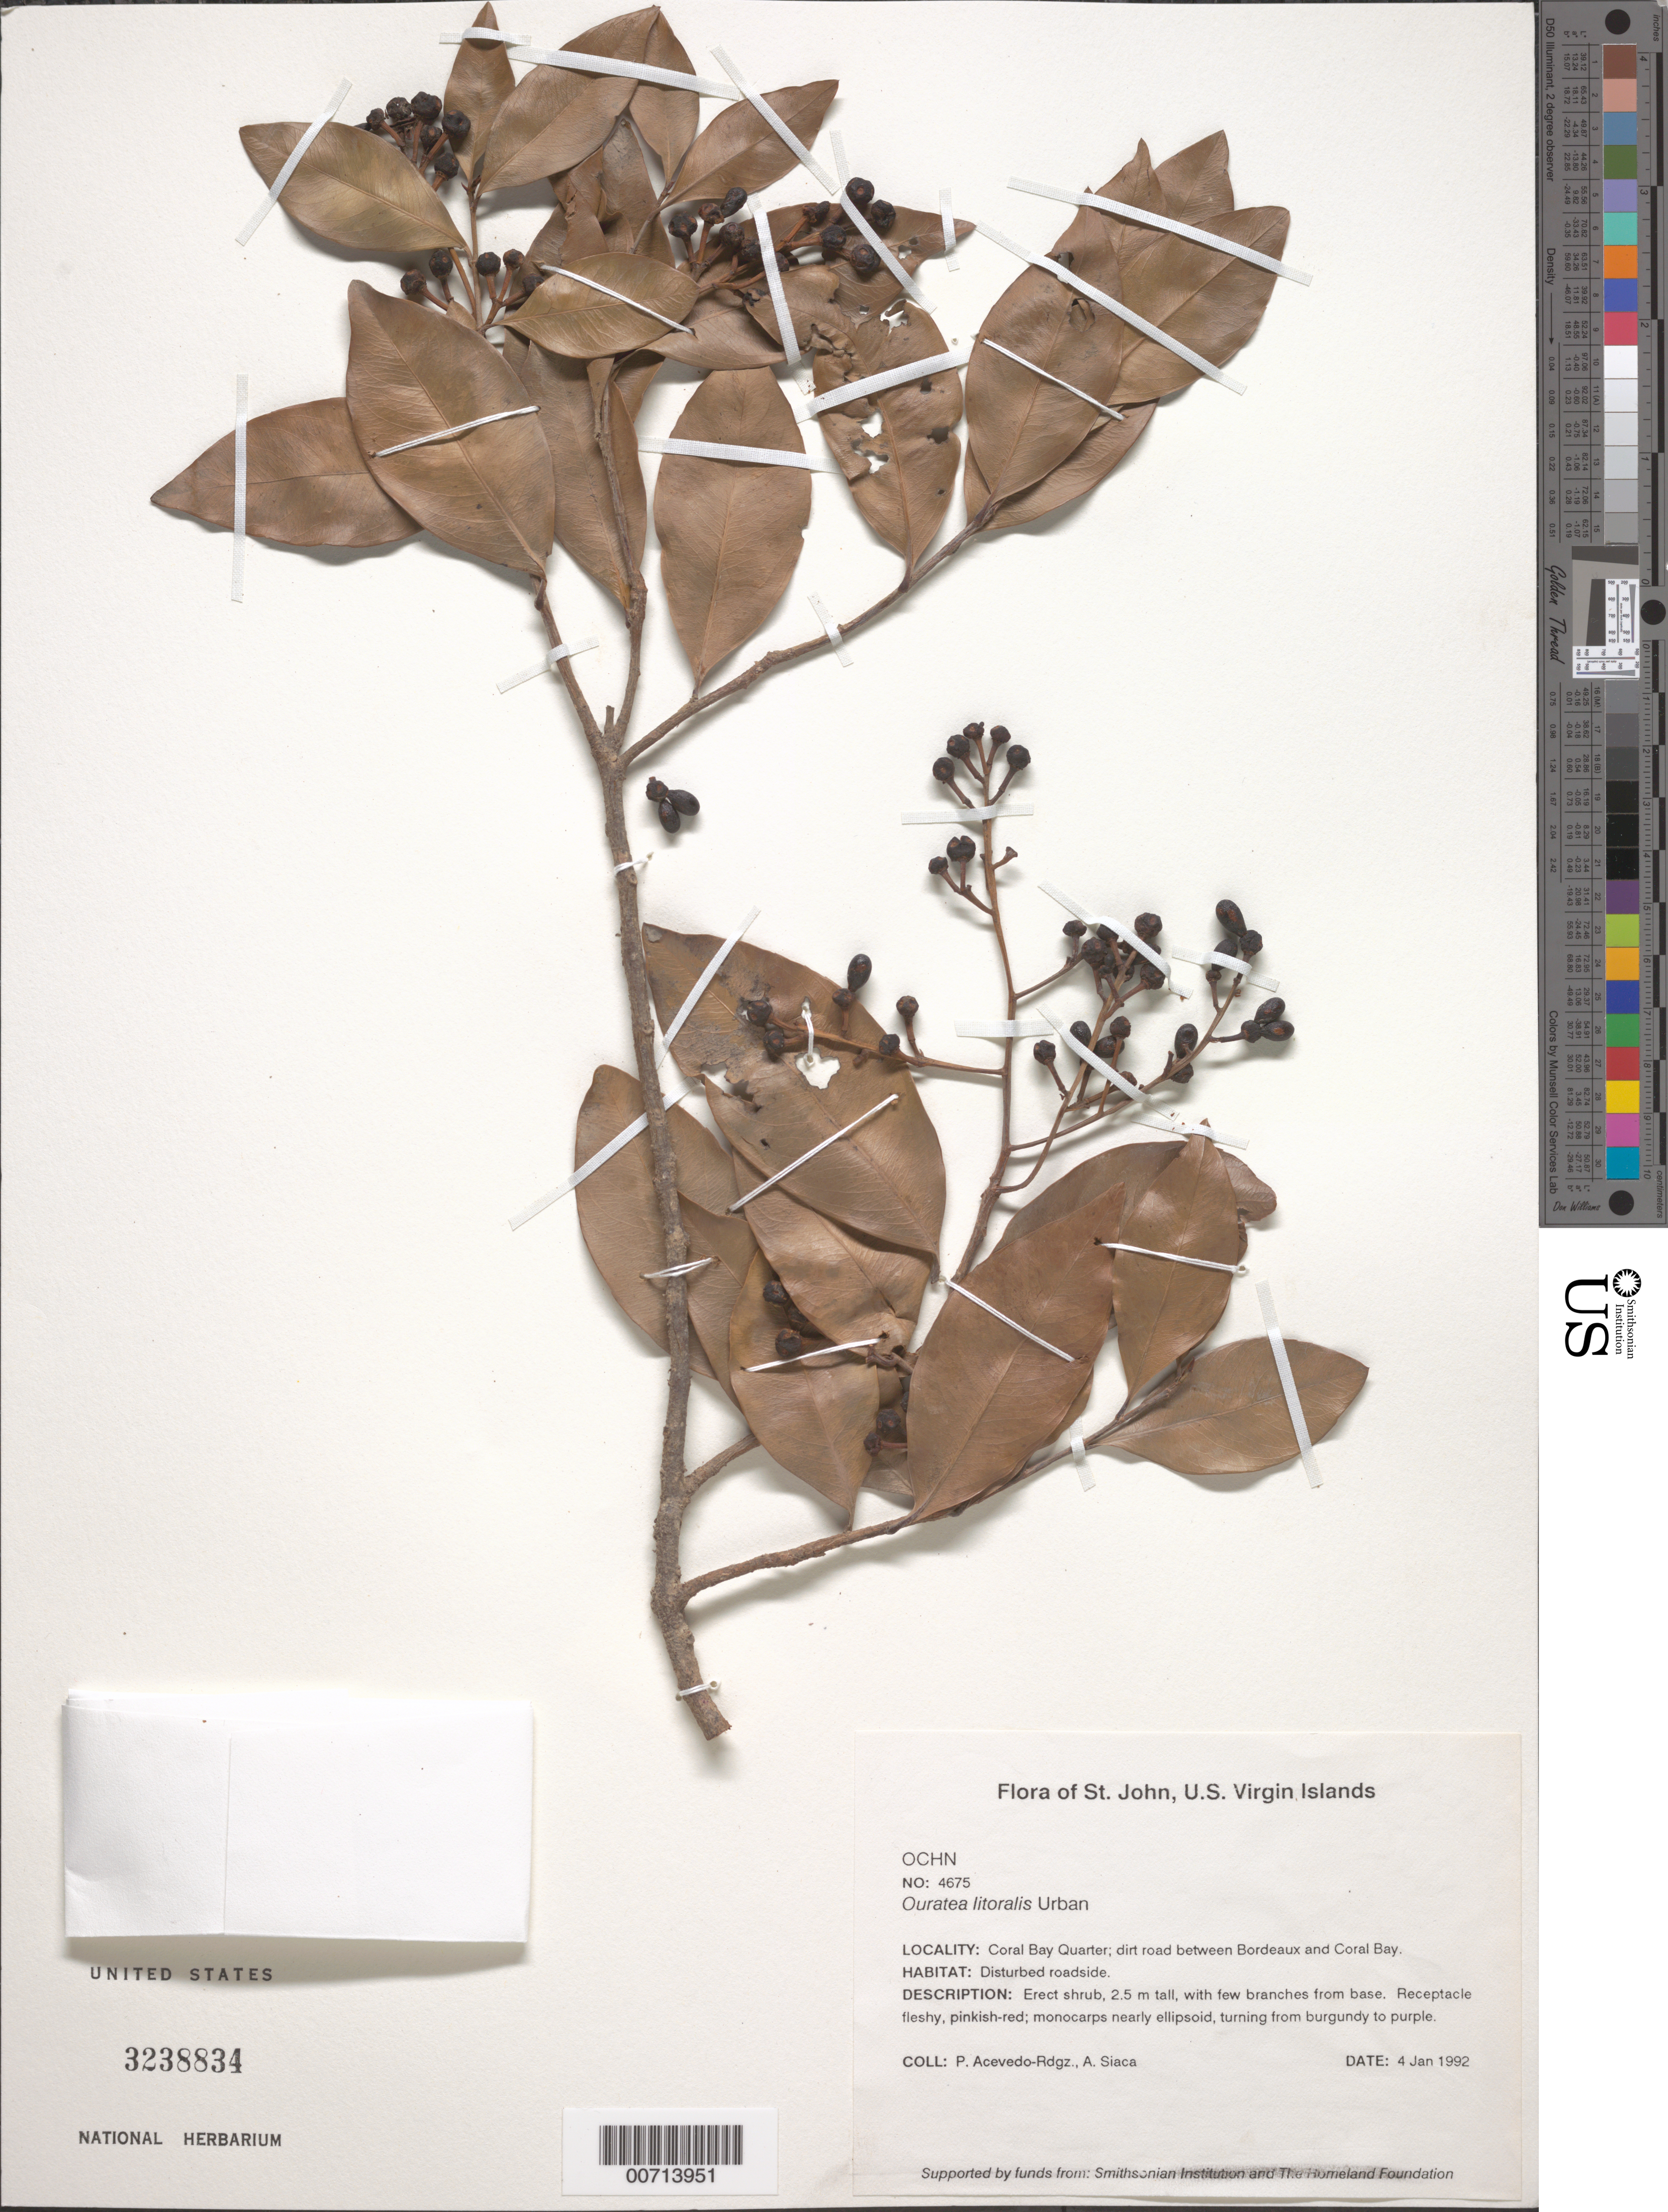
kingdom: Plantae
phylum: Tracheophyta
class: Magnoliopsida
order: Malpighiales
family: Ochnaceae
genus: Ouratea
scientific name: Ouratea littoralis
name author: Urb.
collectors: P. Acevedo-Rodr. & A. Siaca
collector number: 4675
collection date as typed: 04 Jan 1992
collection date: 1992-01-04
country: U.S. Virgin Islands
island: St. John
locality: Coral Bay Quarter; dirt road between Bordeaux and Coral Bay.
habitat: Disturbed roadside.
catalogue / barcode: US 3238834